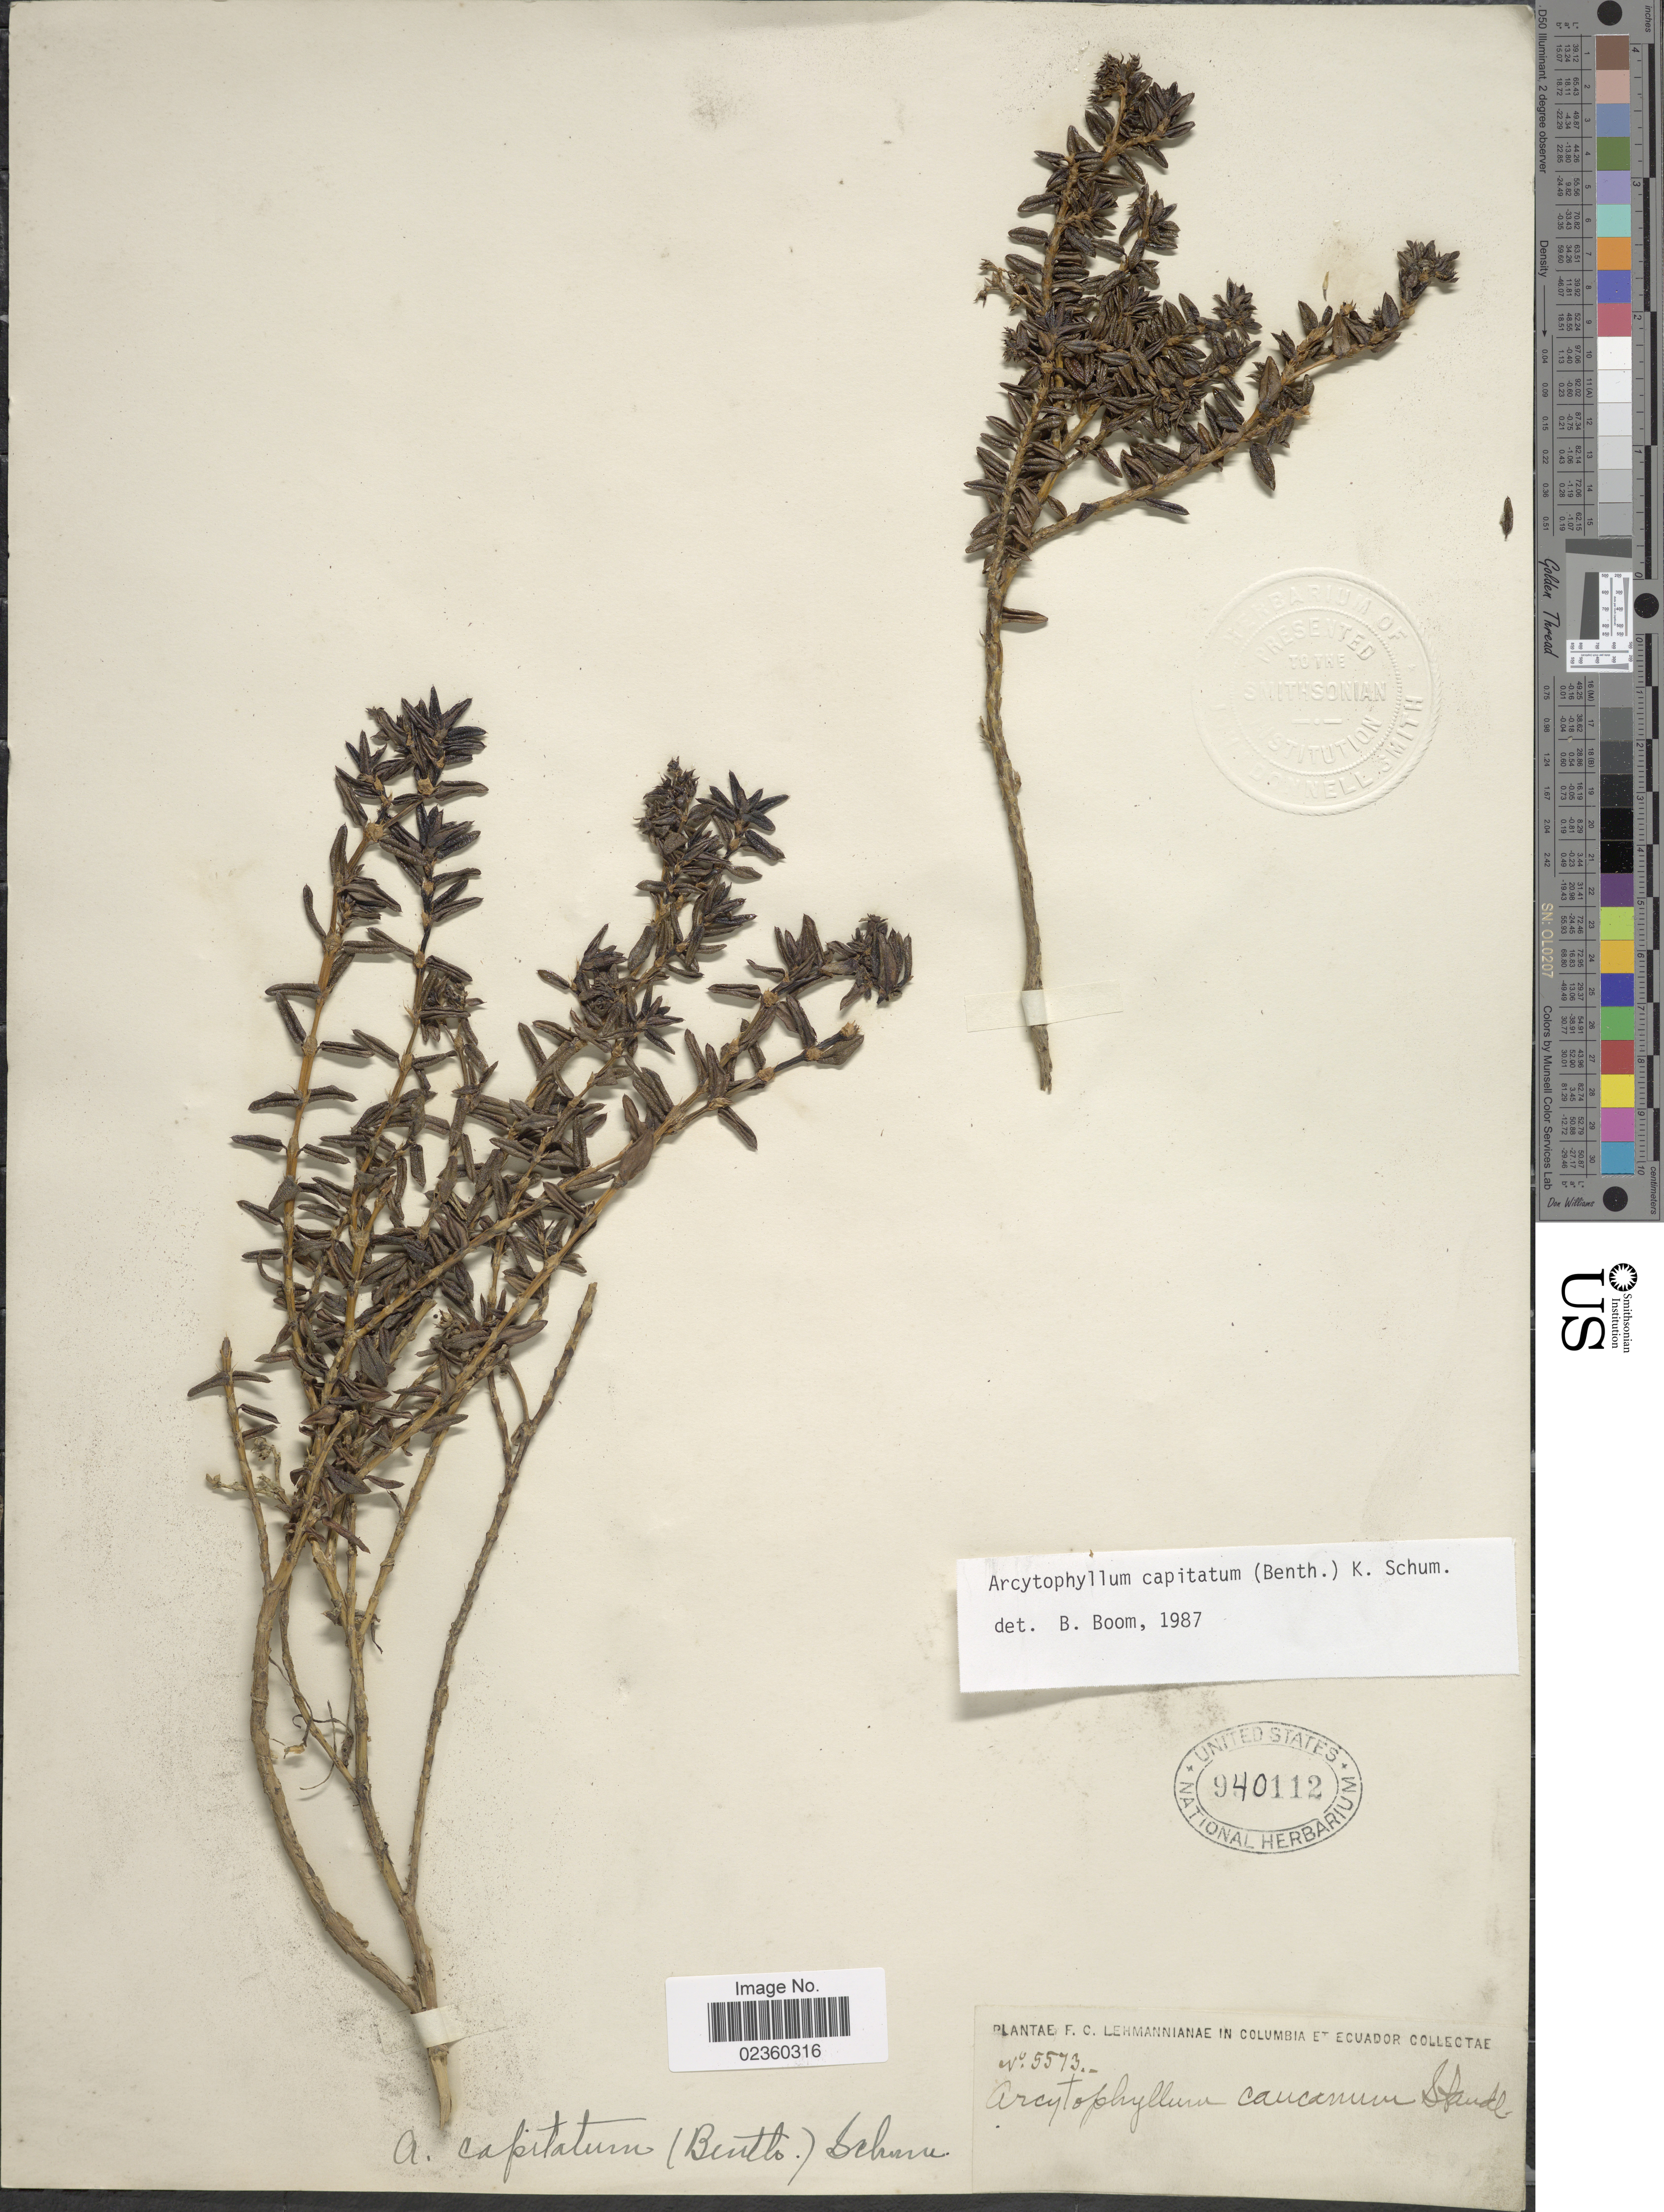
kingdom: Plantae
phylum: Tracheophyta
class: Magnoliopsida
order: Gentianales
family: Rubiaceae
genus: Arcytophyllum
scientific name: Arcytophyllum capitatum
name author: (Benth.) K. Schum.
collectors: F. C. Lehmann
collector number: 5573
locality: Columbia et Ecuador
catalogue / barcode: US 940112